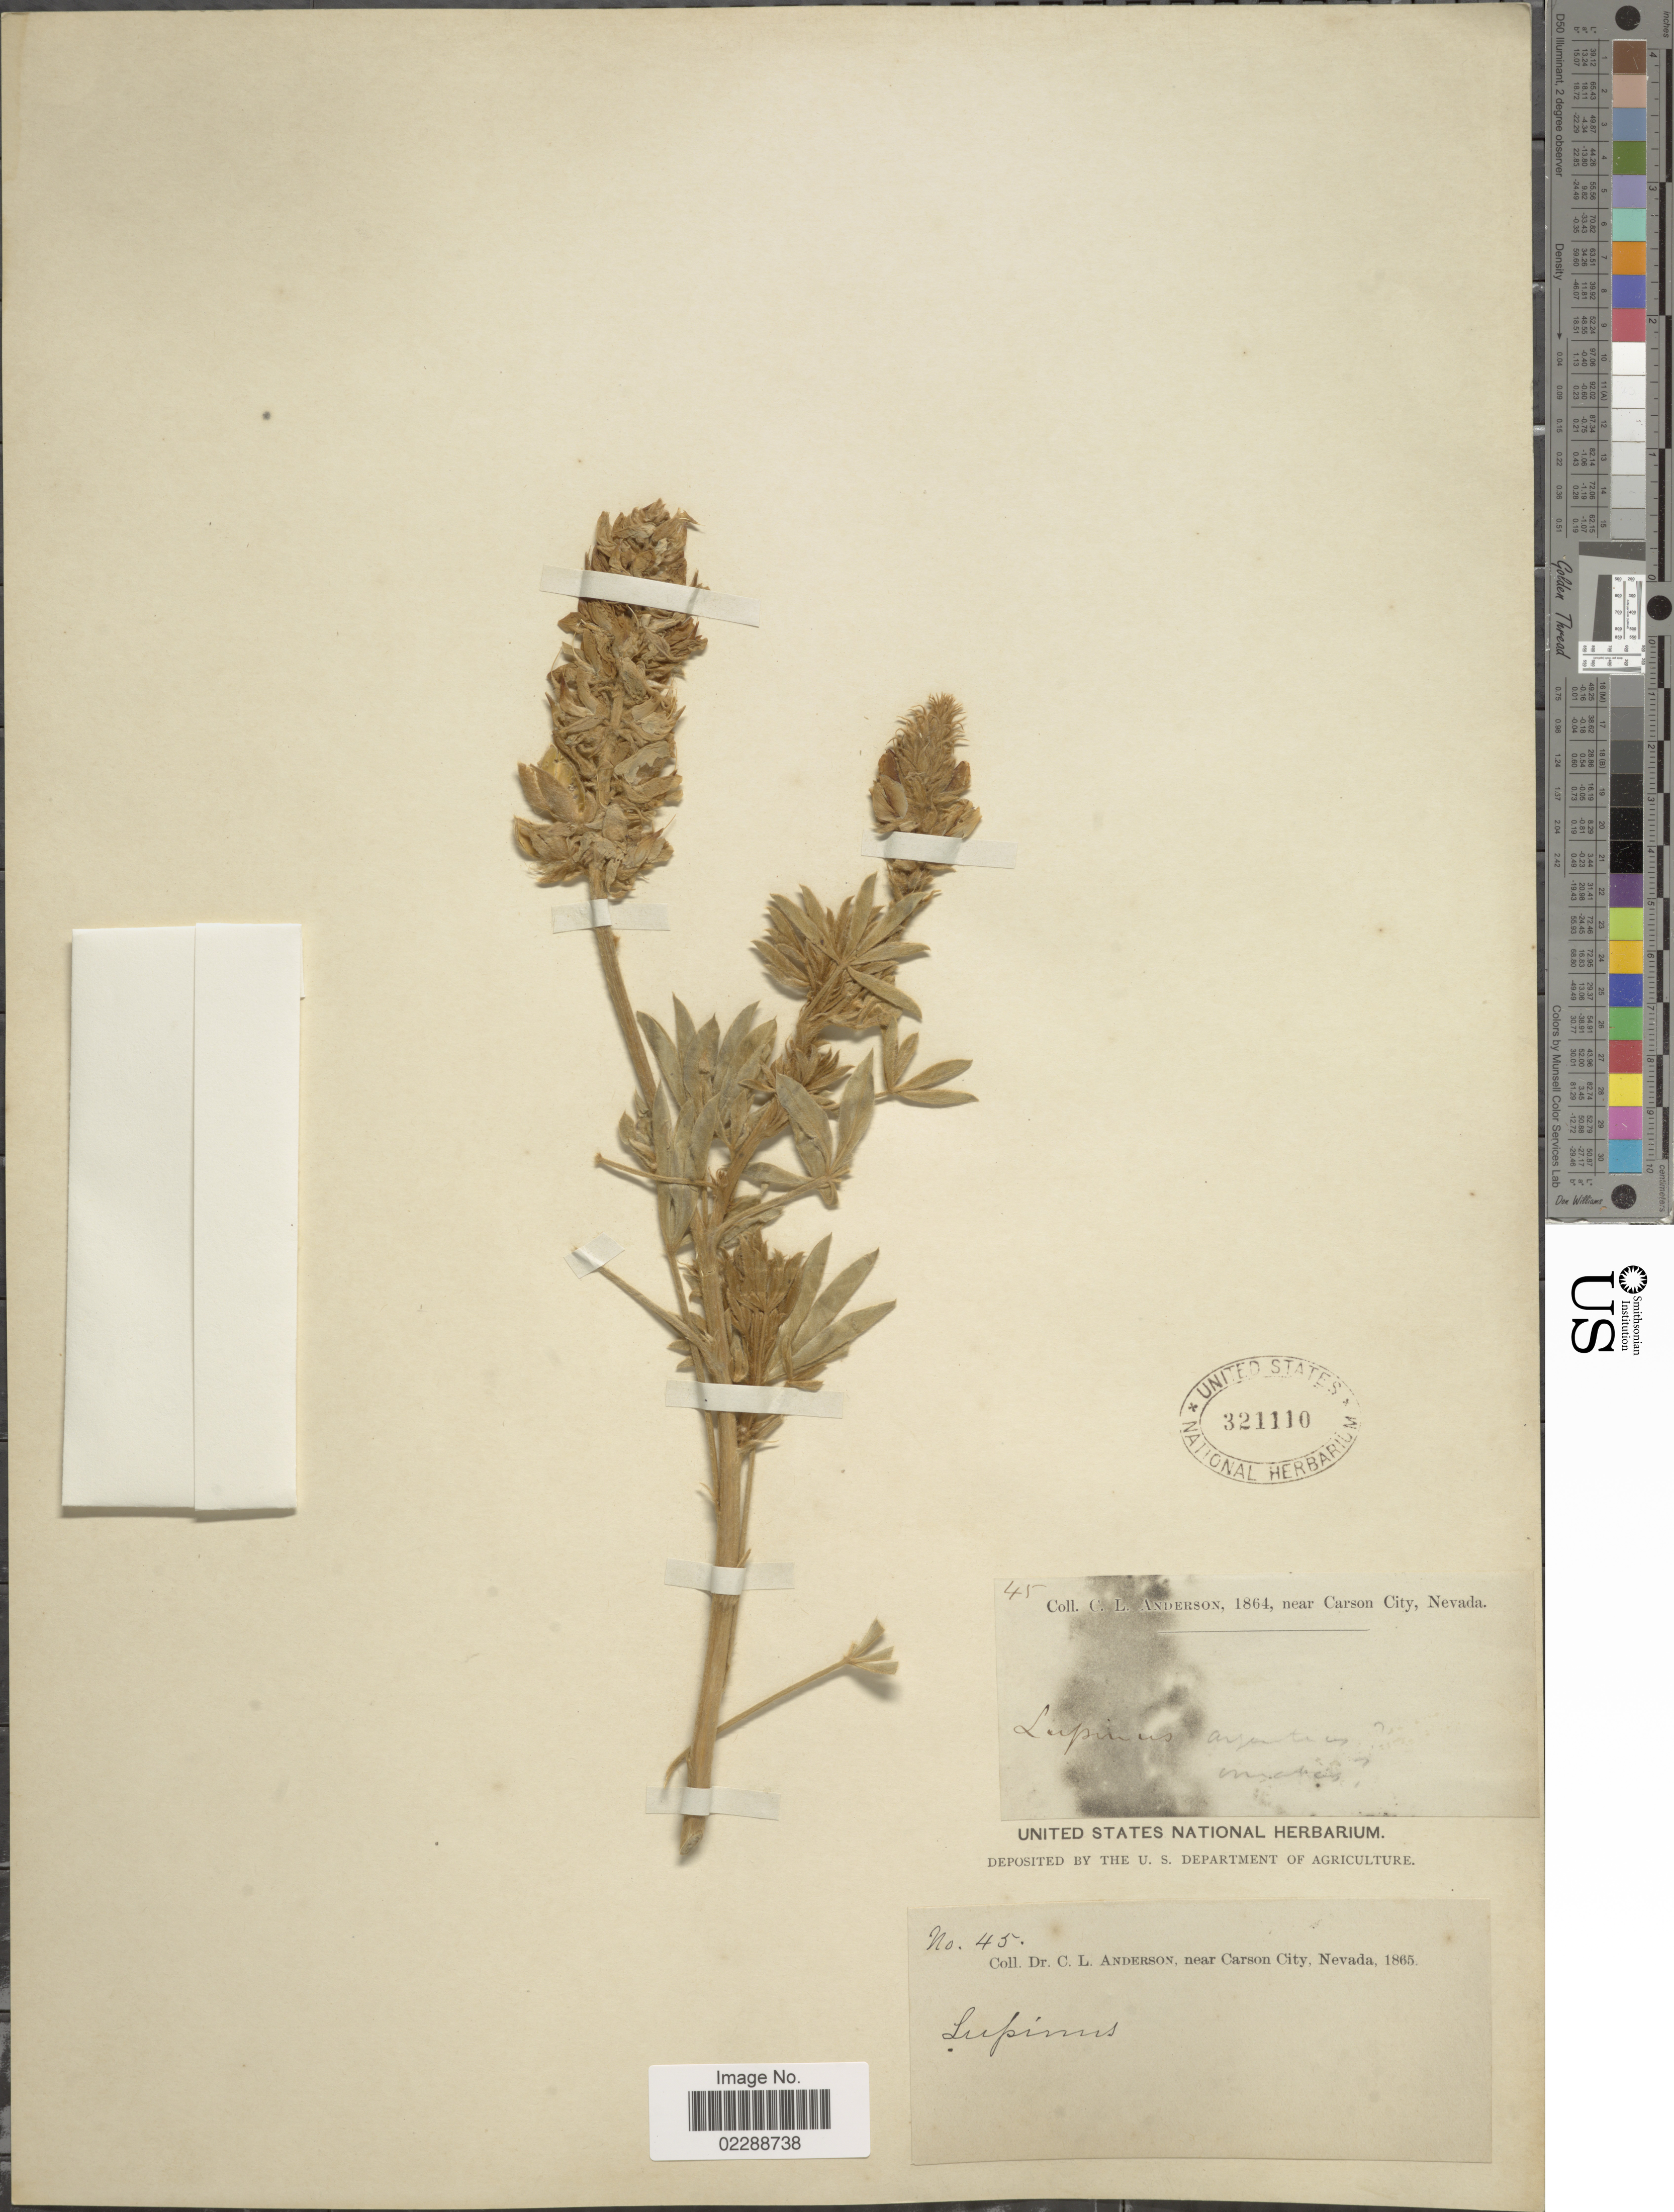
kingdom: Plantae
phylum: Tracheophyta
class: Magnoliopsida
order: Fabales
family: Fabaceae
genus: Lupinus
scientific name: Lupinus sp.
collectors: C. L. Anderson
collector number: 45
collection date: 1865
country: United States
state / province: Nevada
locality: Near Carson City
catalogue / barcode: US 321110